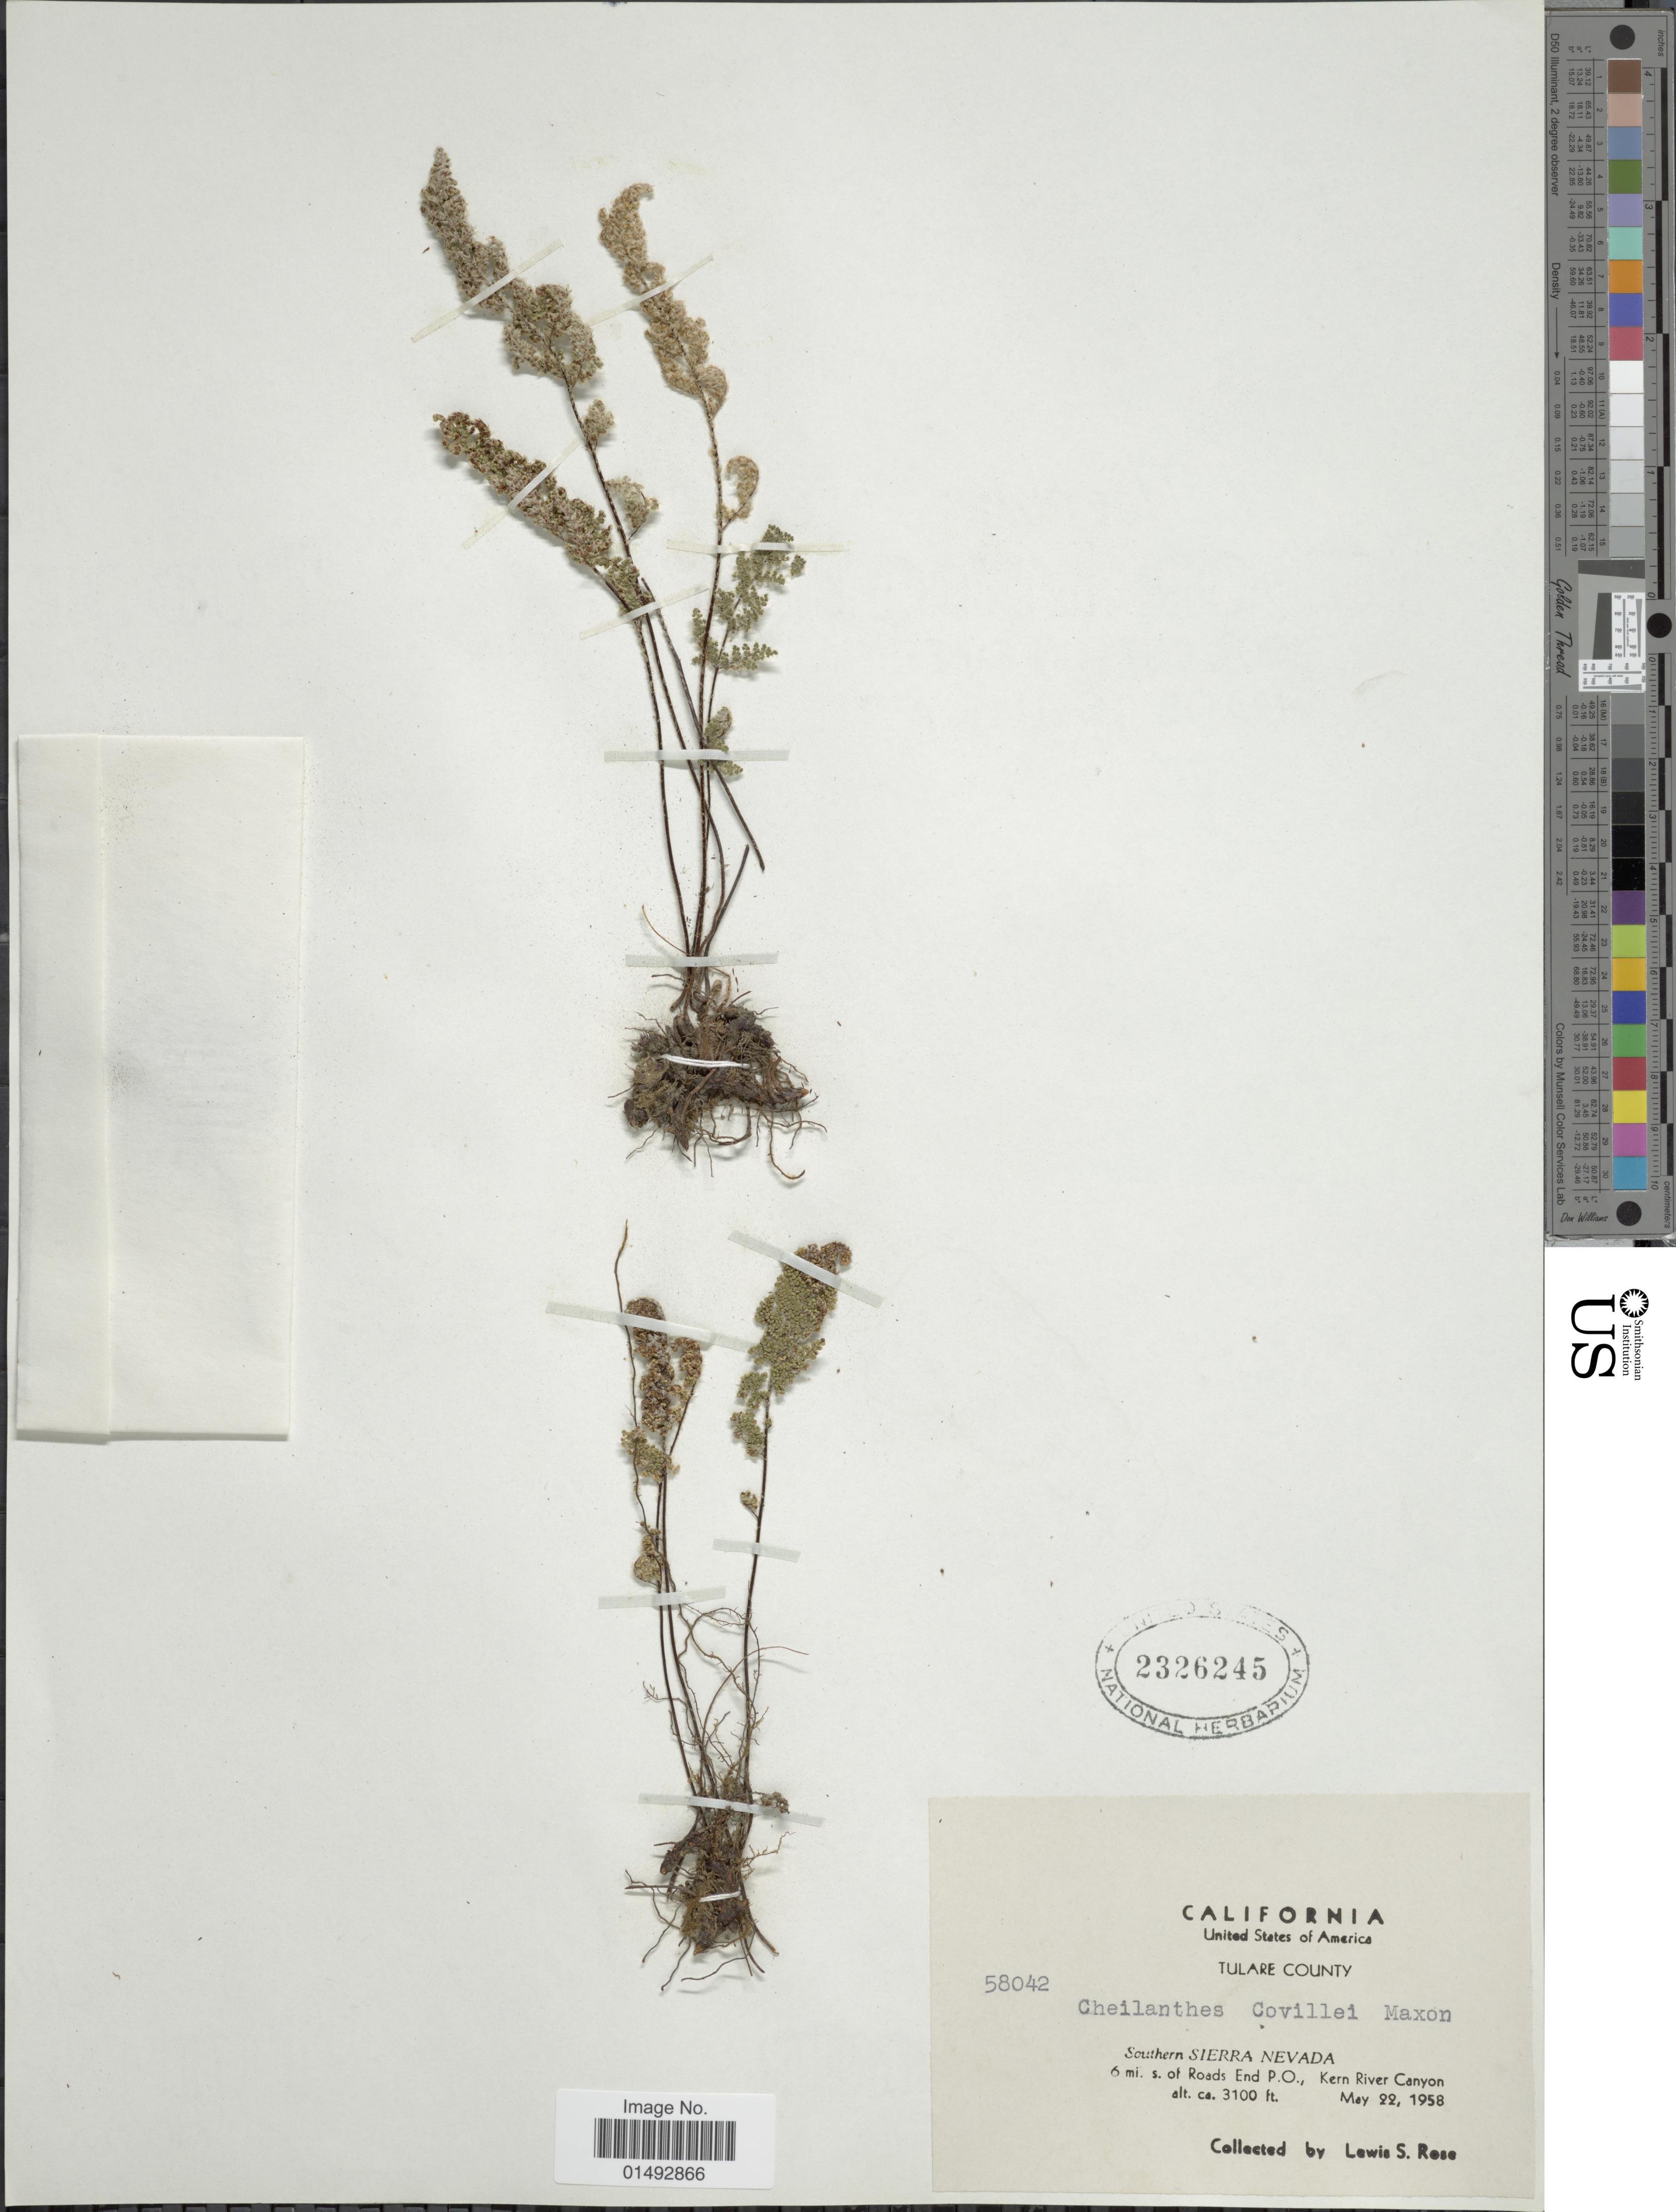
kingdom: Plantae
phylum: Tracheophyta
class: Polypodiopsida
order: Polypodiales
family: Pteridaceae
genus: Myriopteris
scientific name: Myriopteris covillei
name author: (Maxon) Á. Löve & D. Löve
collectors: L. S. Rose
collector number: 58042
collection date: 1958-05-22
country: United States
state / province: California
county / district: Tulare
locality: Tulare County, Southern Sierra Nevada 6 mi. s. of Roads End P.O., Kenr River Canyon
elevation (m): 945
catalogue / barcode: US 2326245